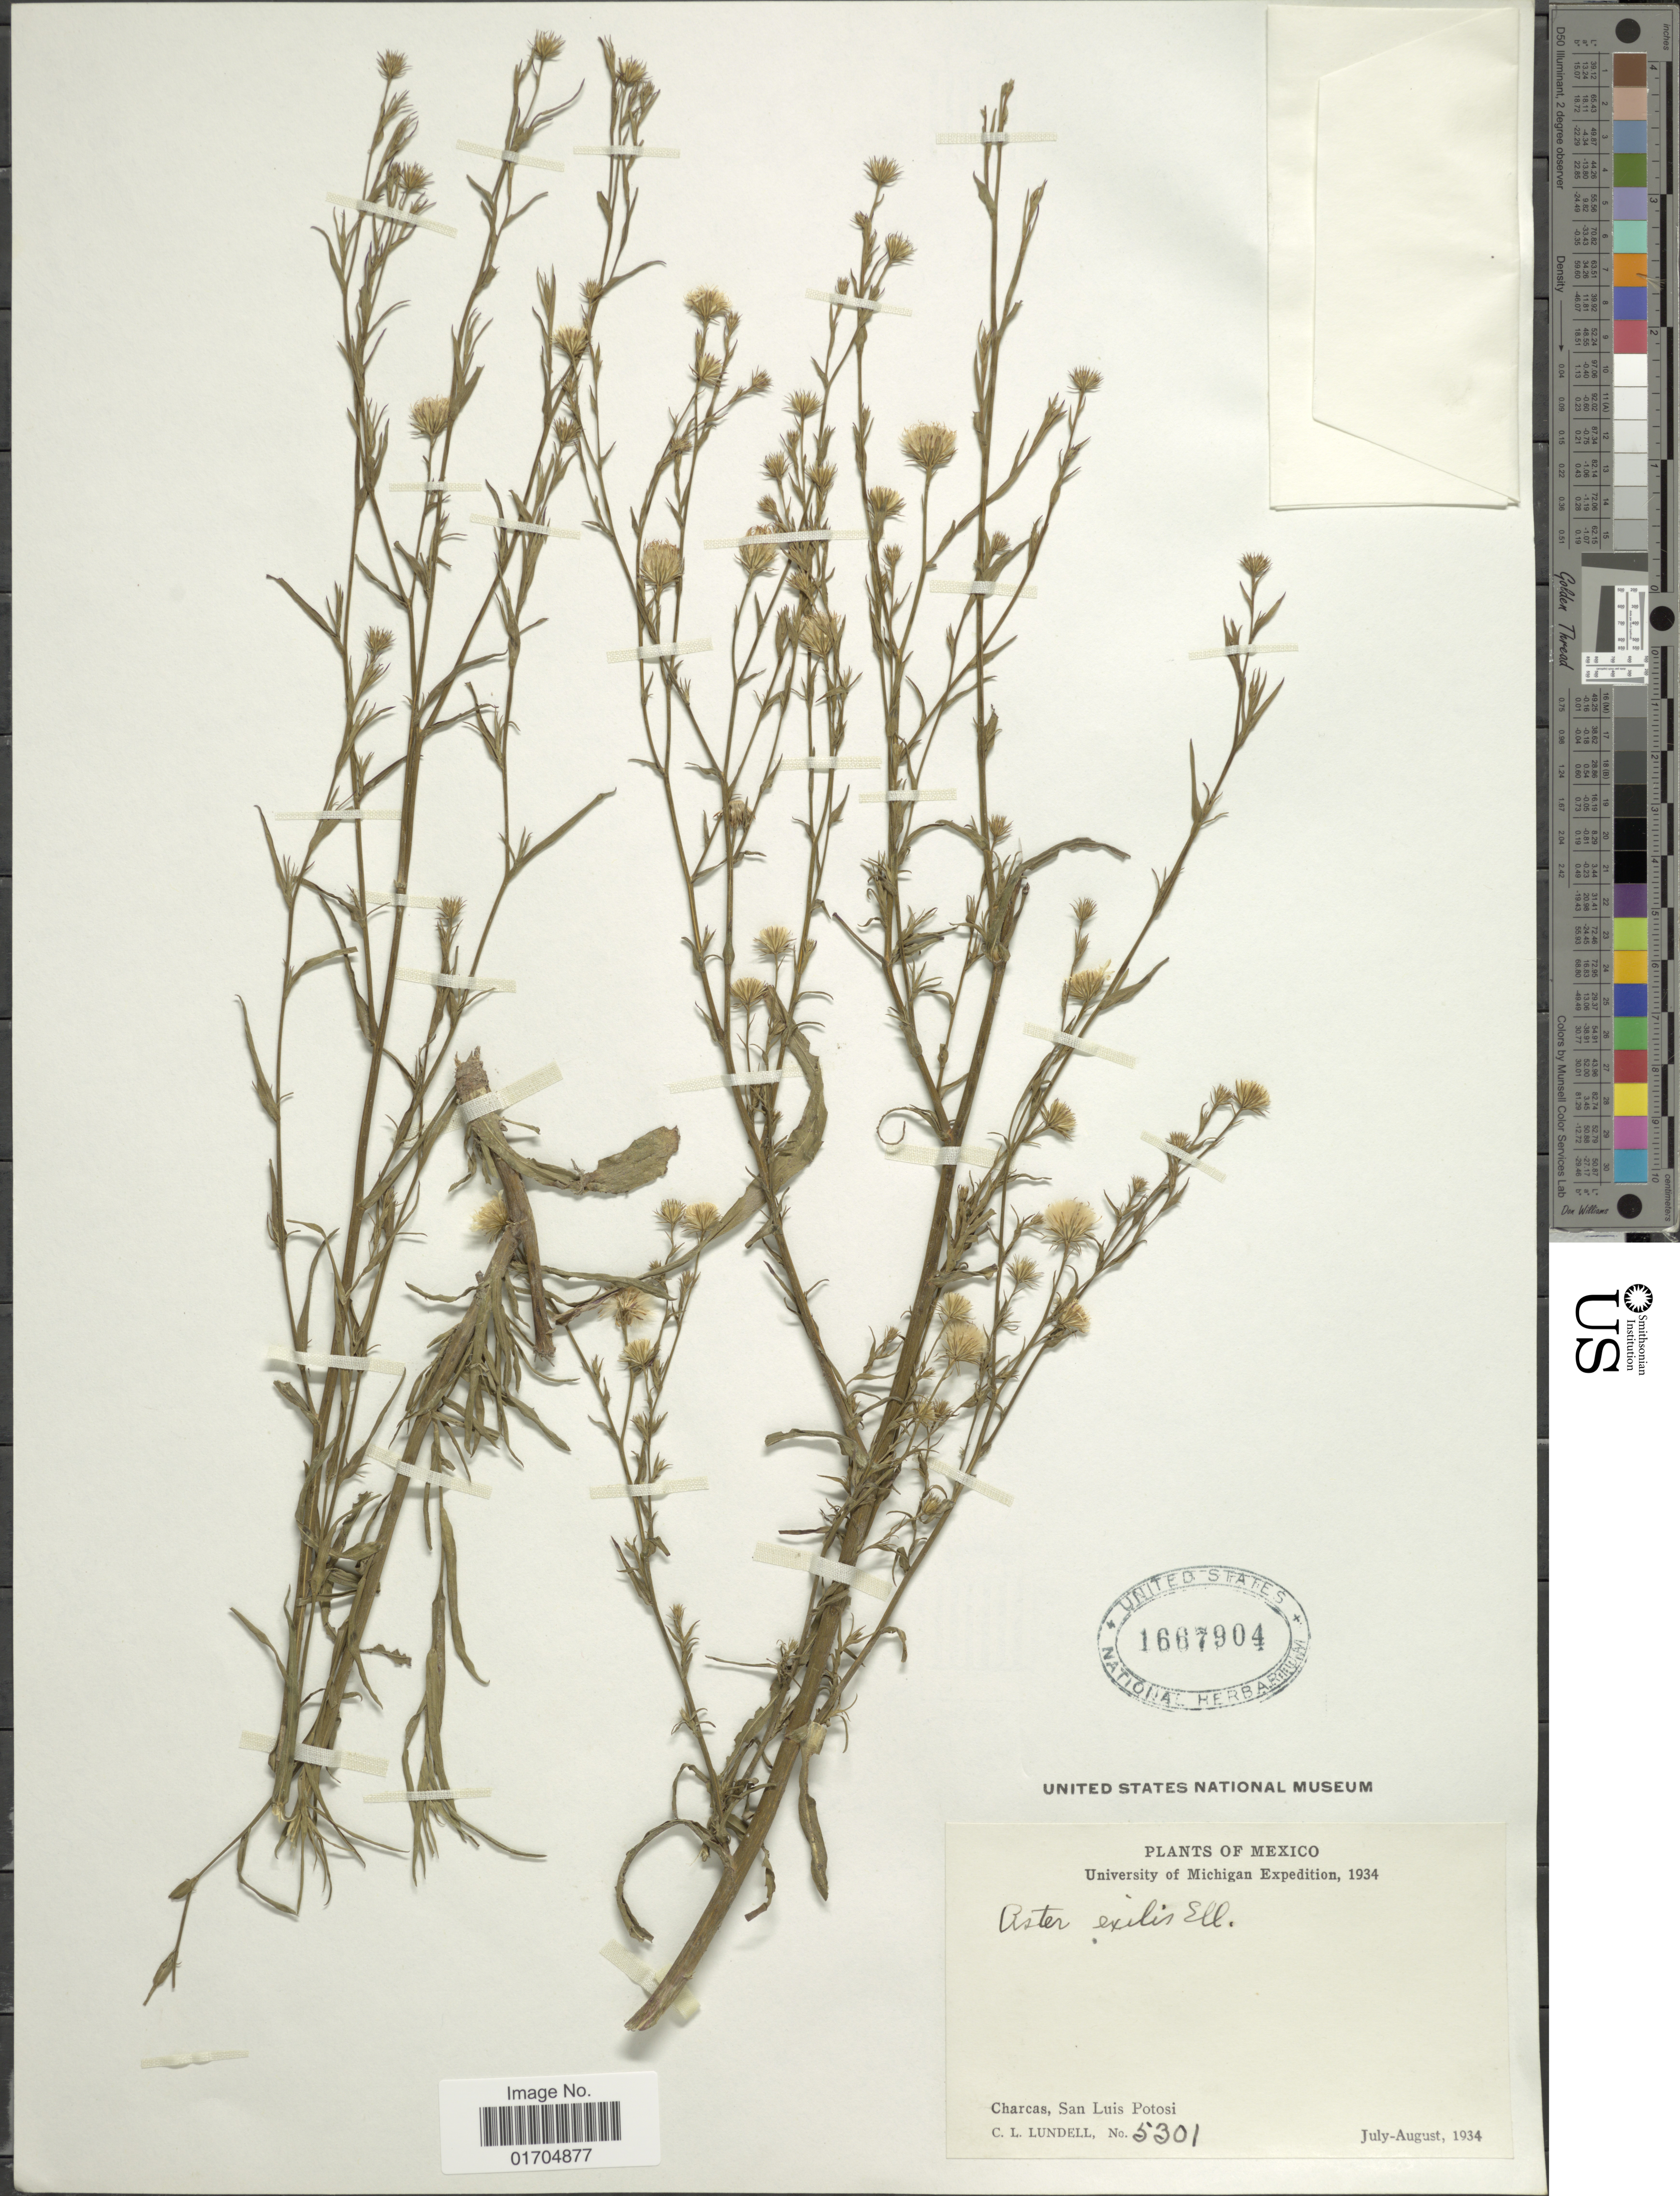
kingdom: Plantae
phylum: Tracheophyta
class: Magnoliopsida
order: Asterales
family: Asteraceae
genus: Symphyotrichum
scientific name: Symphyotrichum subulatum var. parviflorum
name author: (Nees) S.D. Sundb.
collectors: C. L. Lundell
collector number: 5301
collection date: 1934-07/1934-08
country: Mexico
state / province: San Luis Potosí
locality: Charcas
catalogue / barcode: US 1667904